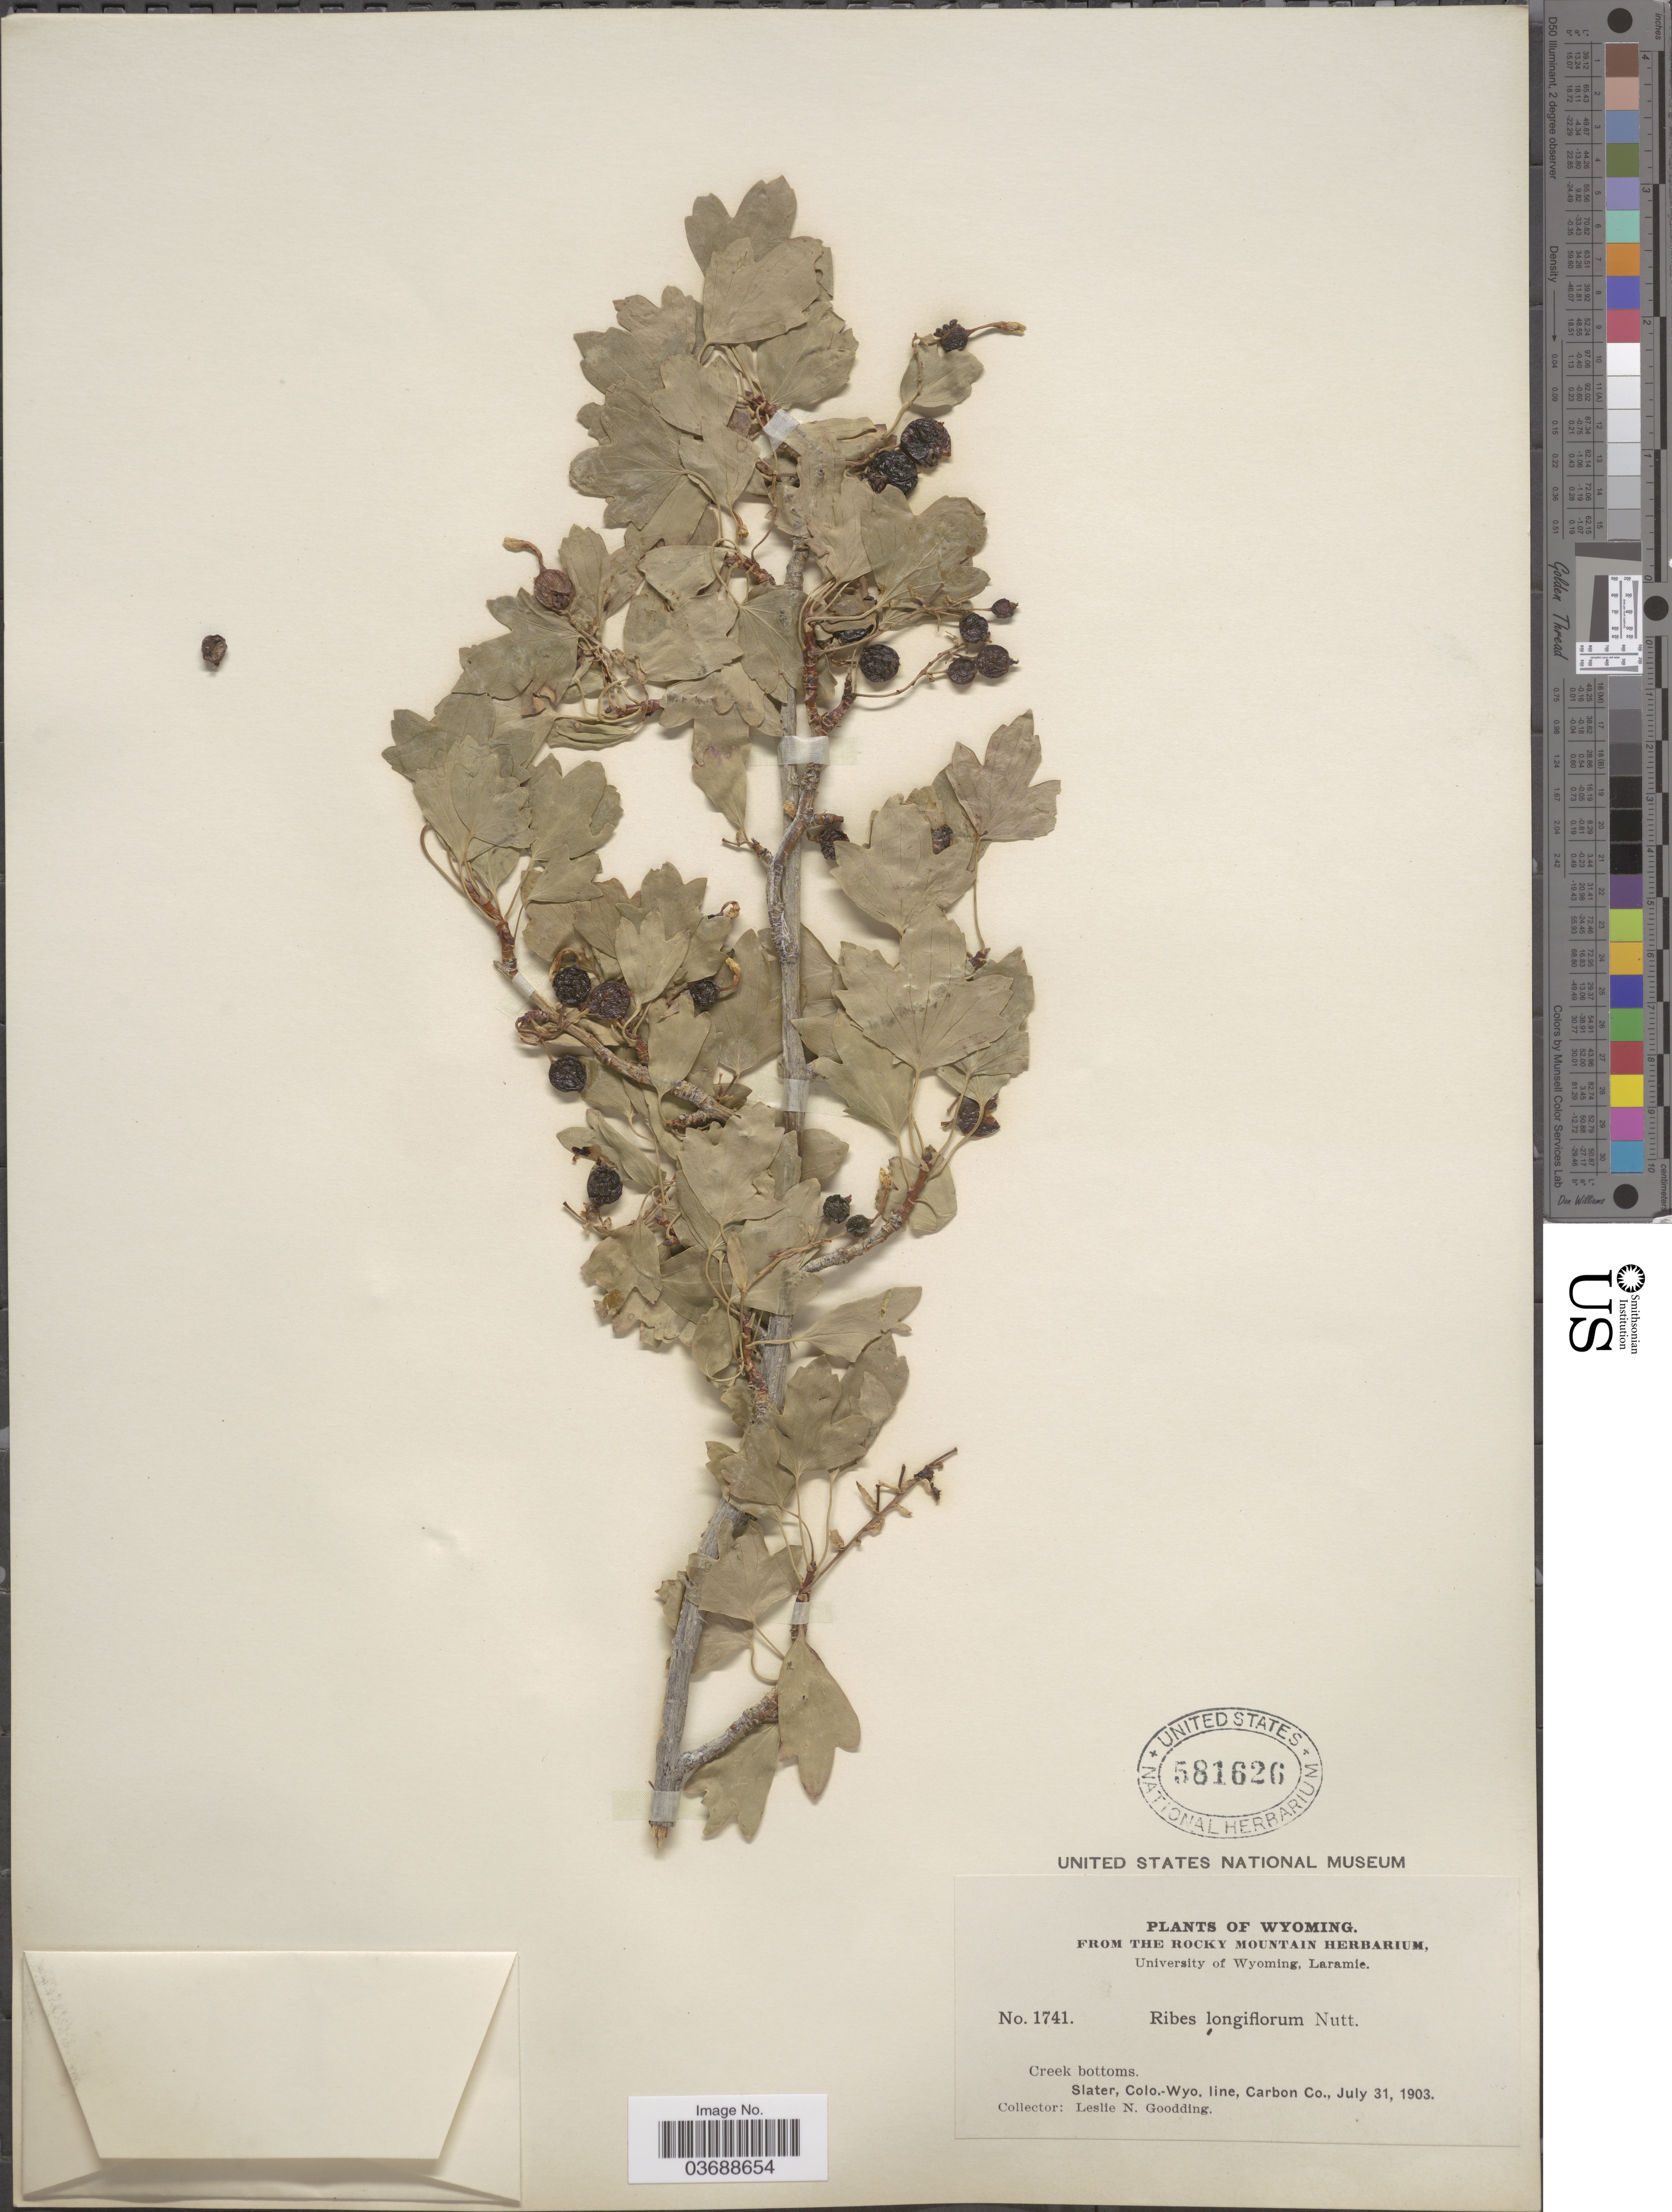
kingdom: Plantae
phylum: Tracheophyta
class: Magnoliopsida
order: Saxifragales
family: Grossulariaceae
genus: Ribes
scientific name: Ribes odoratum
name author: H.L. Wendl.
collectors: L. N. Goodding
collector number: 1741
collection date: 1903-07-31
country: United States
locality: Slater, Colo.-Wyo. line, Carbon Co.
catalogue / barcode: US 581626